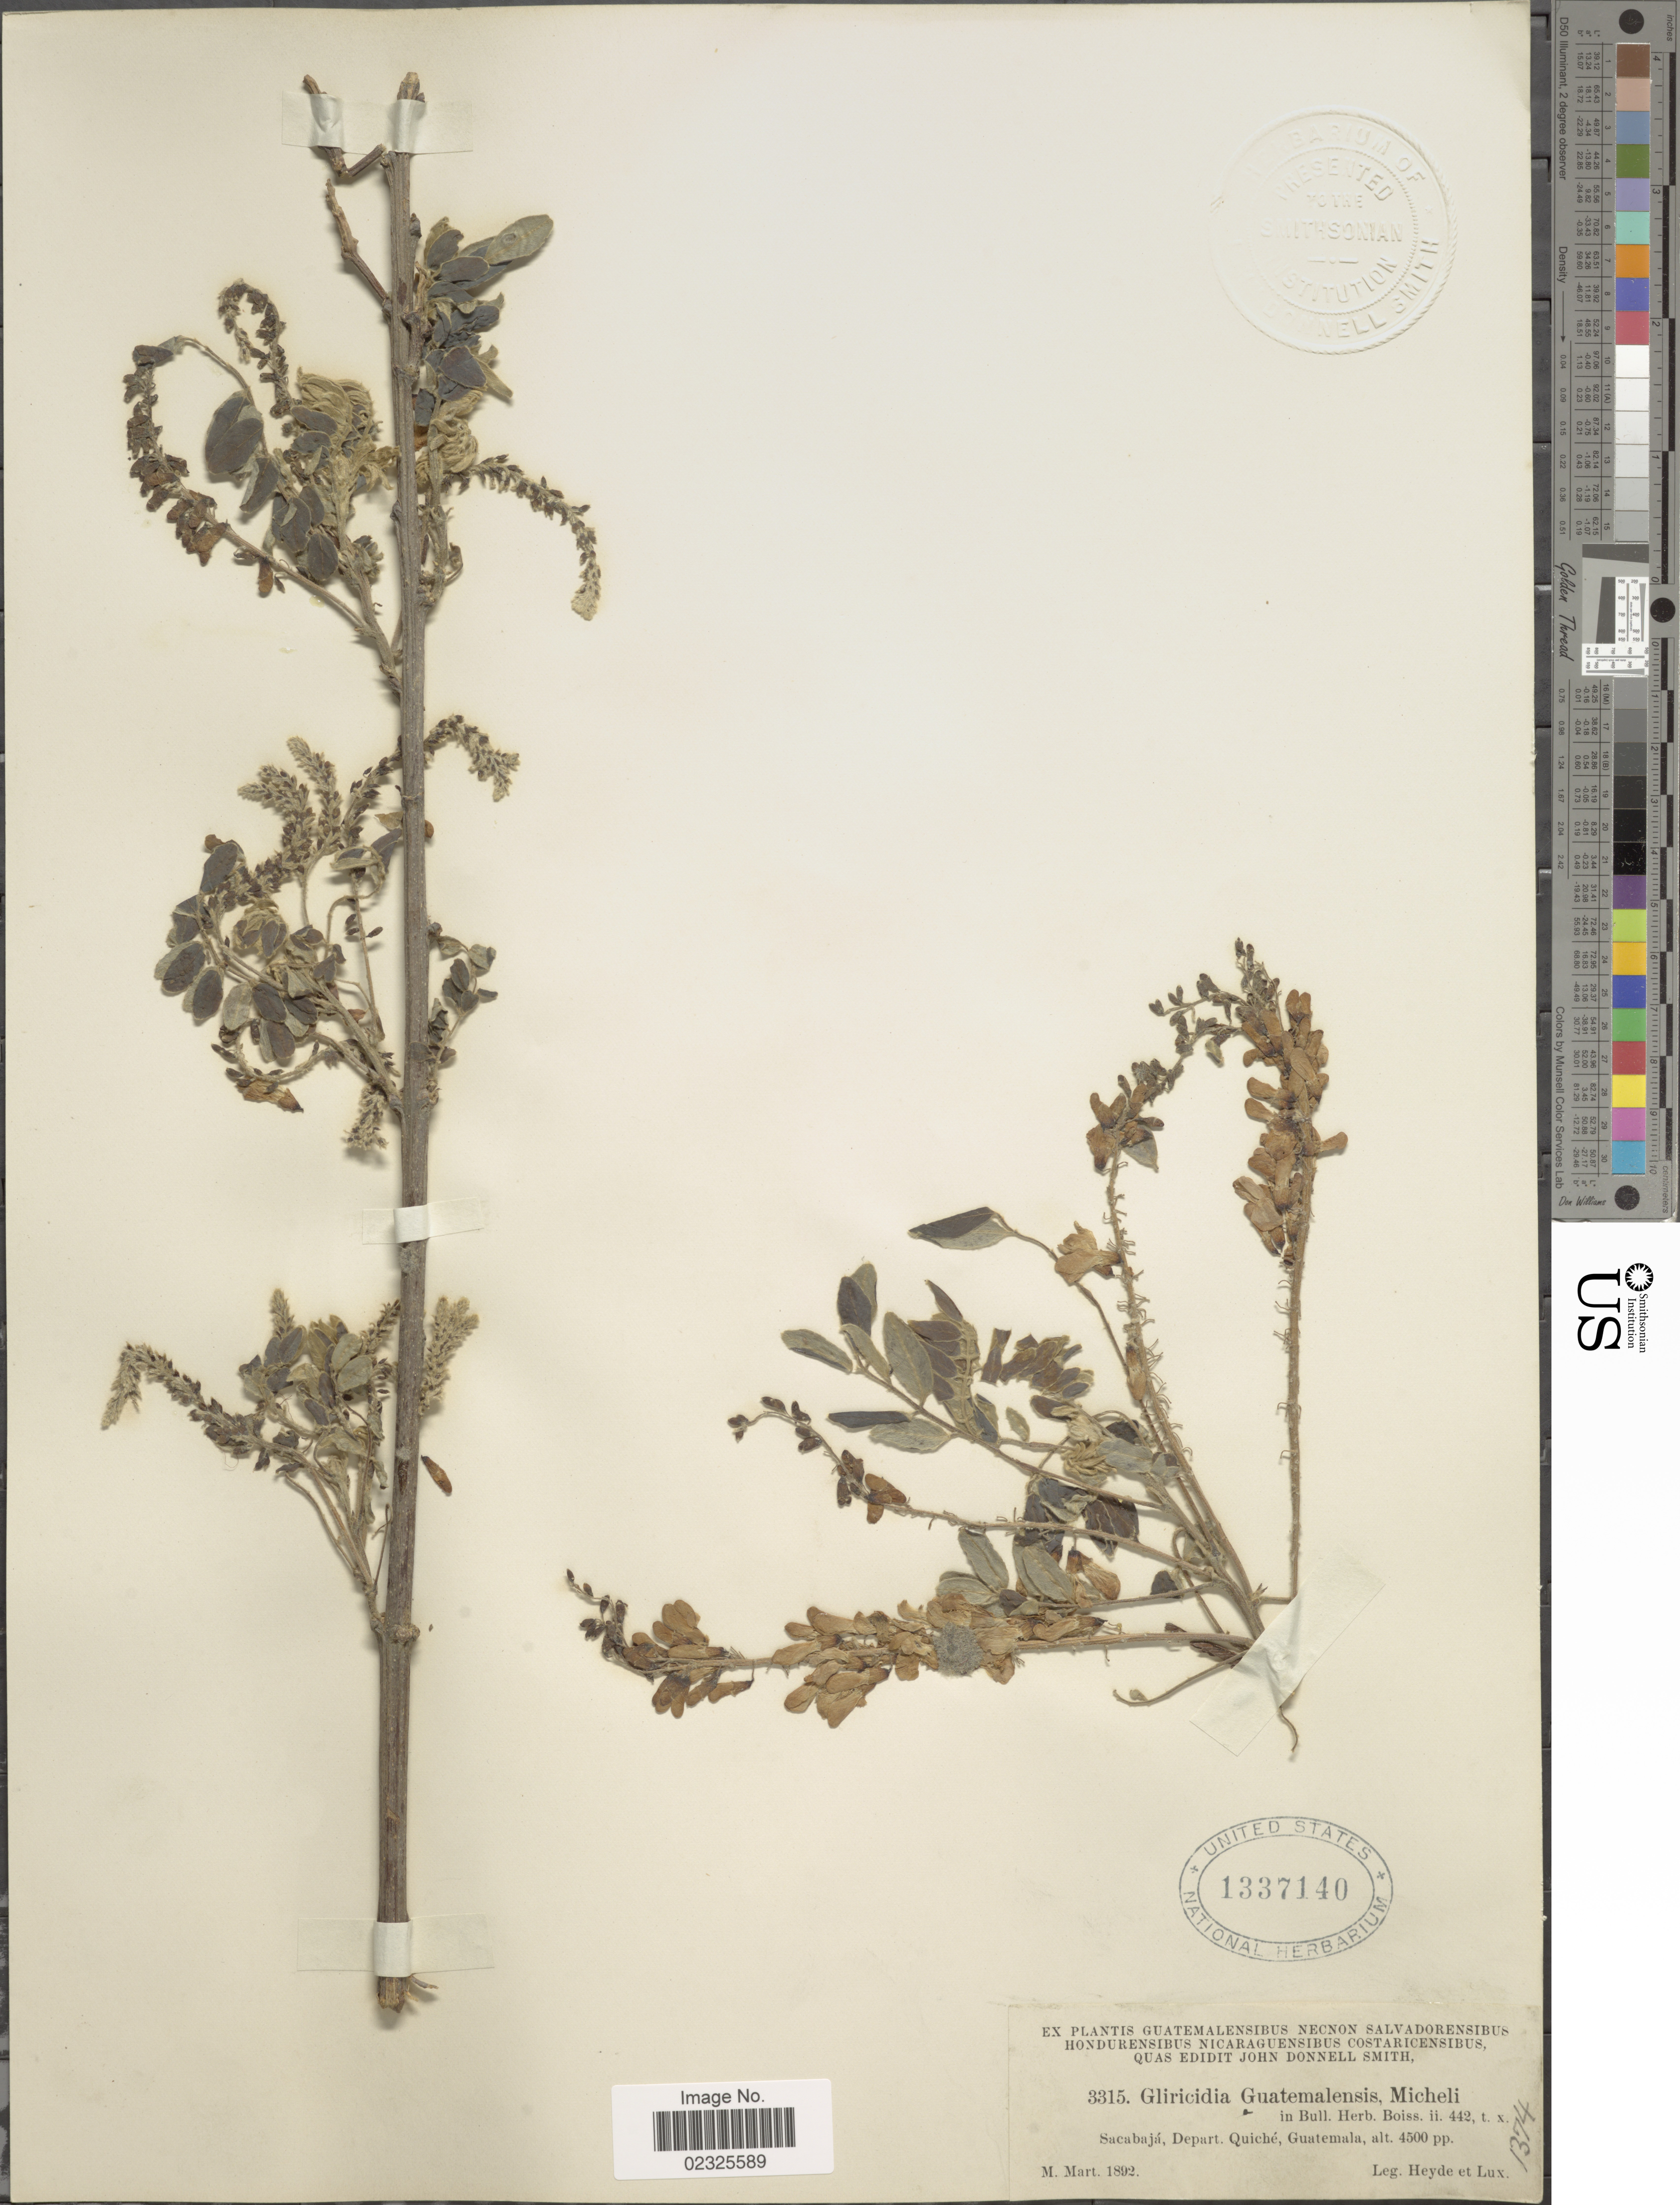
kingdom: Plantae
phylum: Tracheophyta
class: Magnoliopsida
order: Fabales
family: Fabaceae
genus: Gliricidia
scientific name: Gliricidia ehrenbergii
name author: (Schltdl.) Rydb.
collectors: Heyde & Lux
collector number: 3315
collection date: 1892-03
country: Guatemala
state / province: El Quiché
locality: Sacabaja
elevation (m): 1372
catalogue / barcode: US 1337140